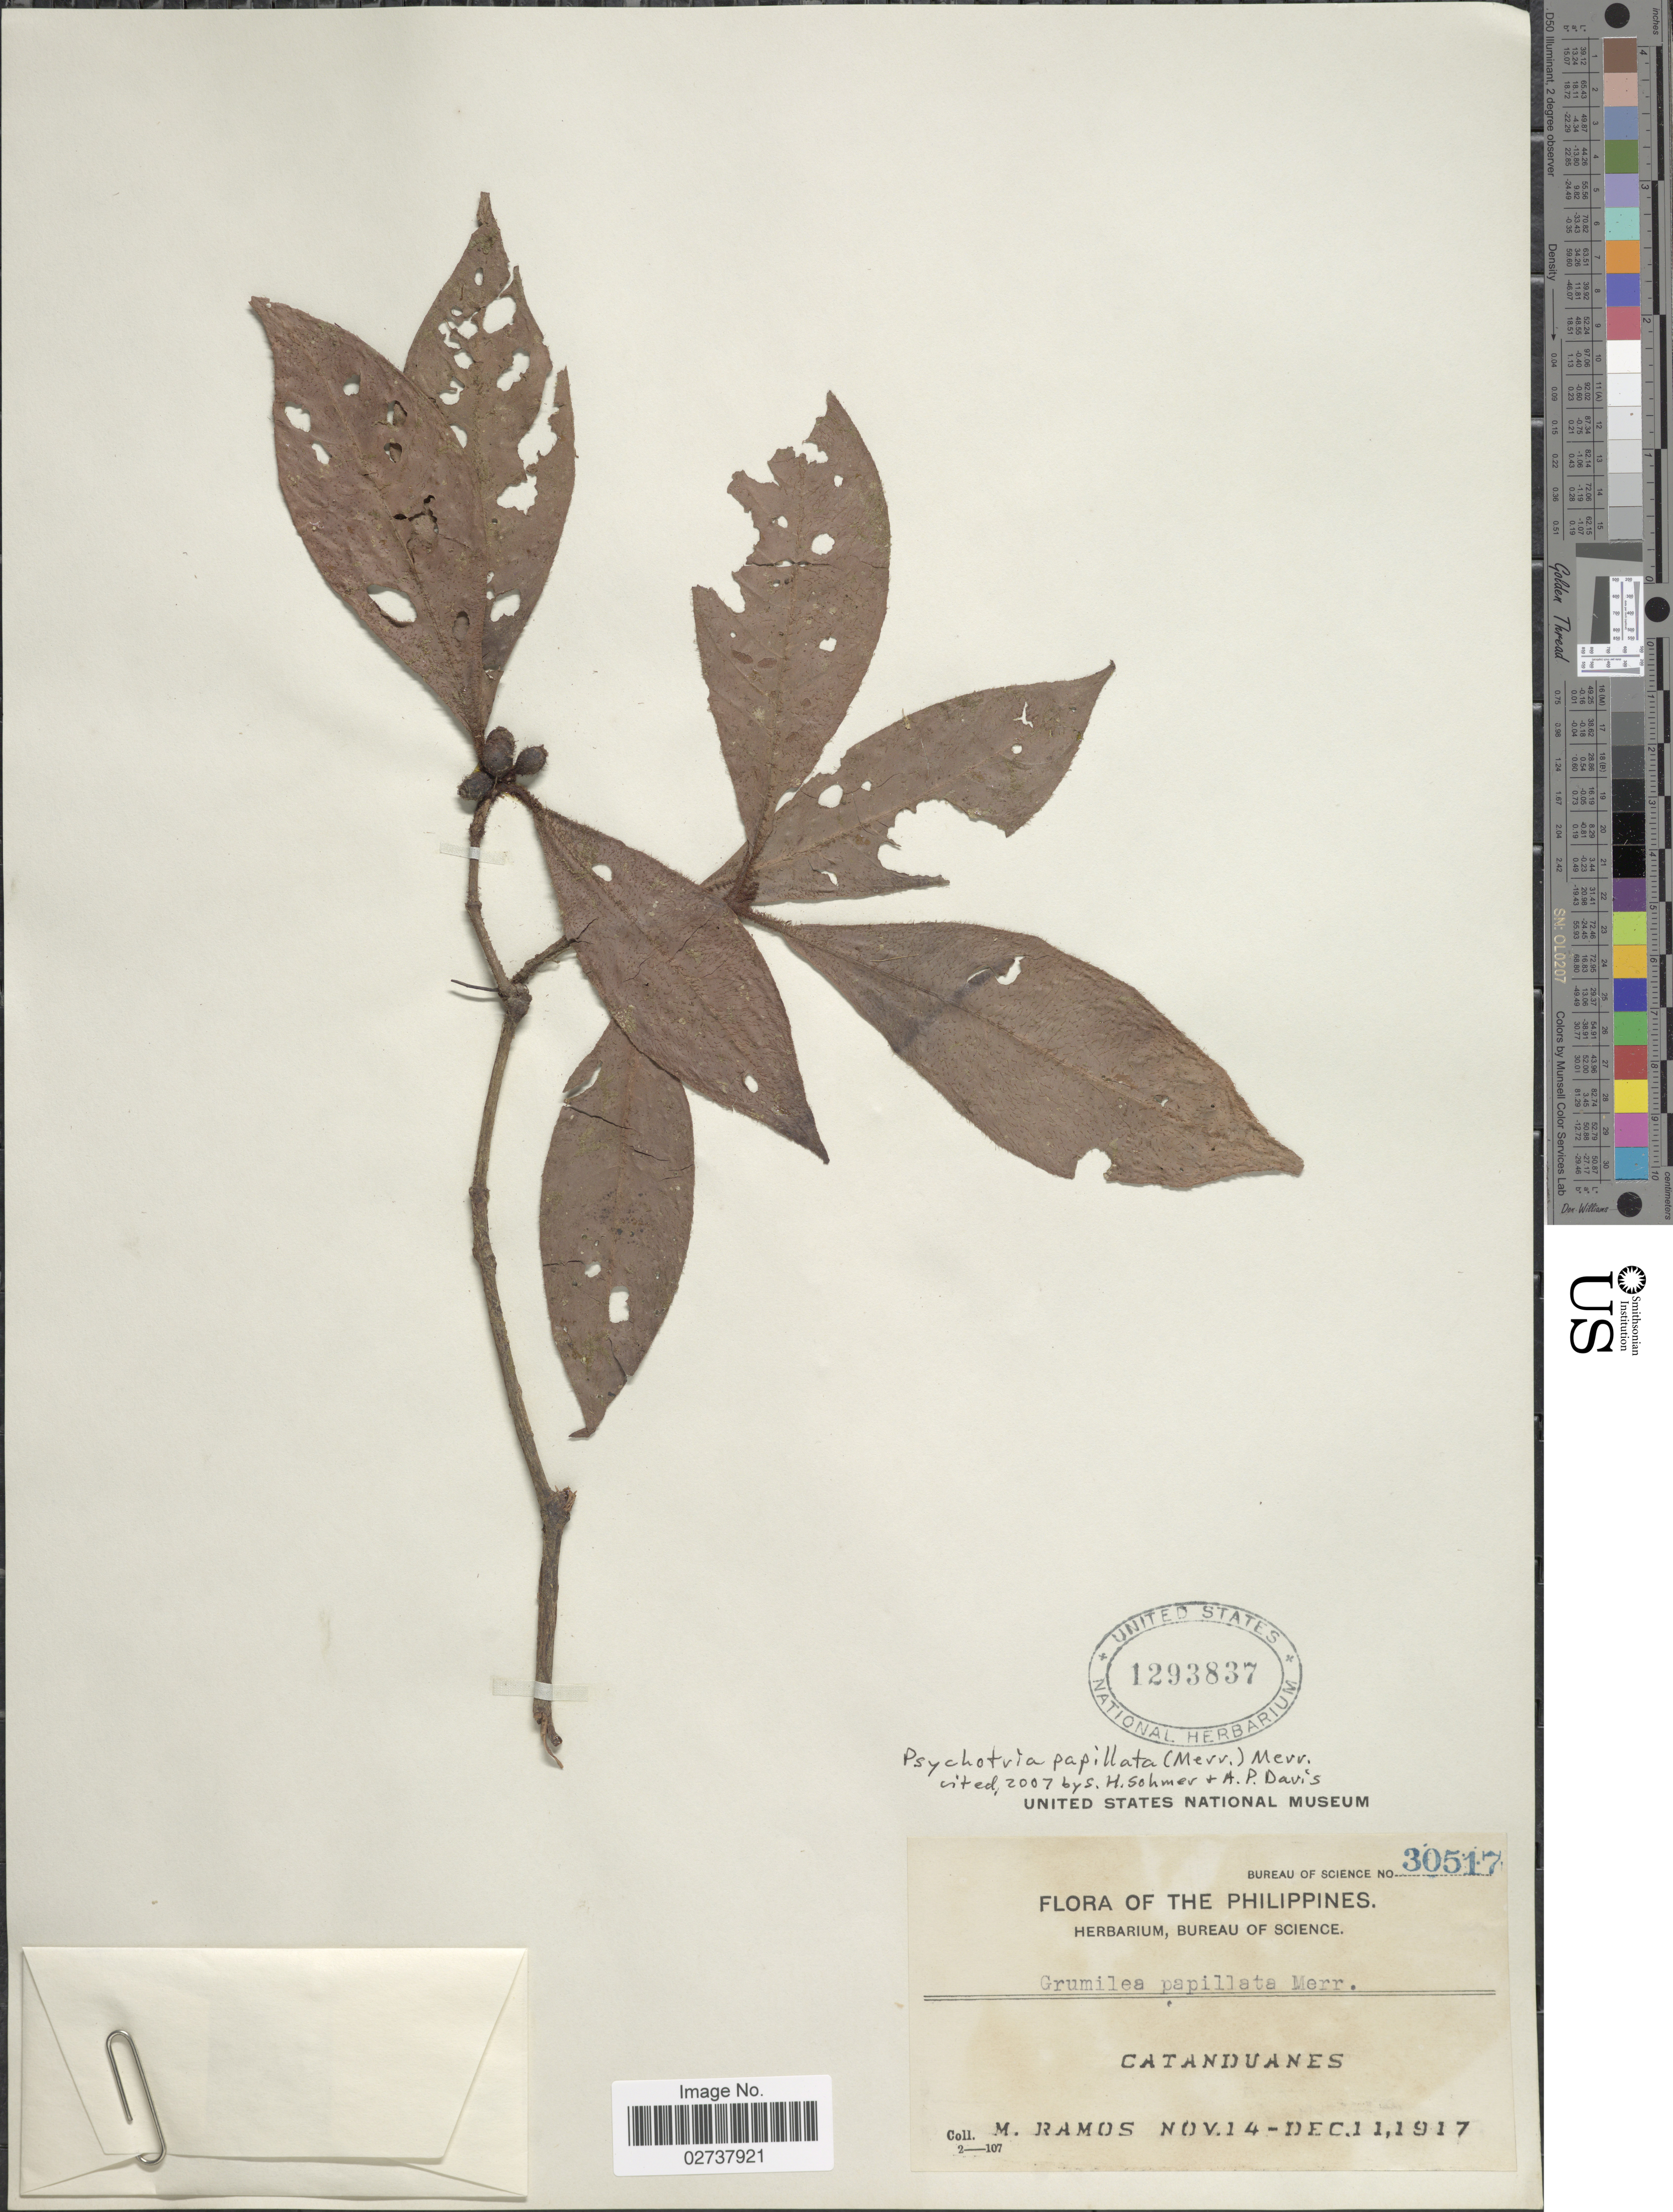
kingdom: Plantae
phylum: Tracheophyta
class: Magnoliopsida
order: Gentianales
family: Rubiaceae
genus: Psychotria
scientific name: Psychotria papillata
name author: (Merr.) Merr.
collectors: M. Ramos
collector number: Bureau of Science 30517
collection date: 1917-11-14/1917-12-11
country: Philippines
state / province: Bicol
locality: Catanduanes.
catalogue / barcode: US 1293837